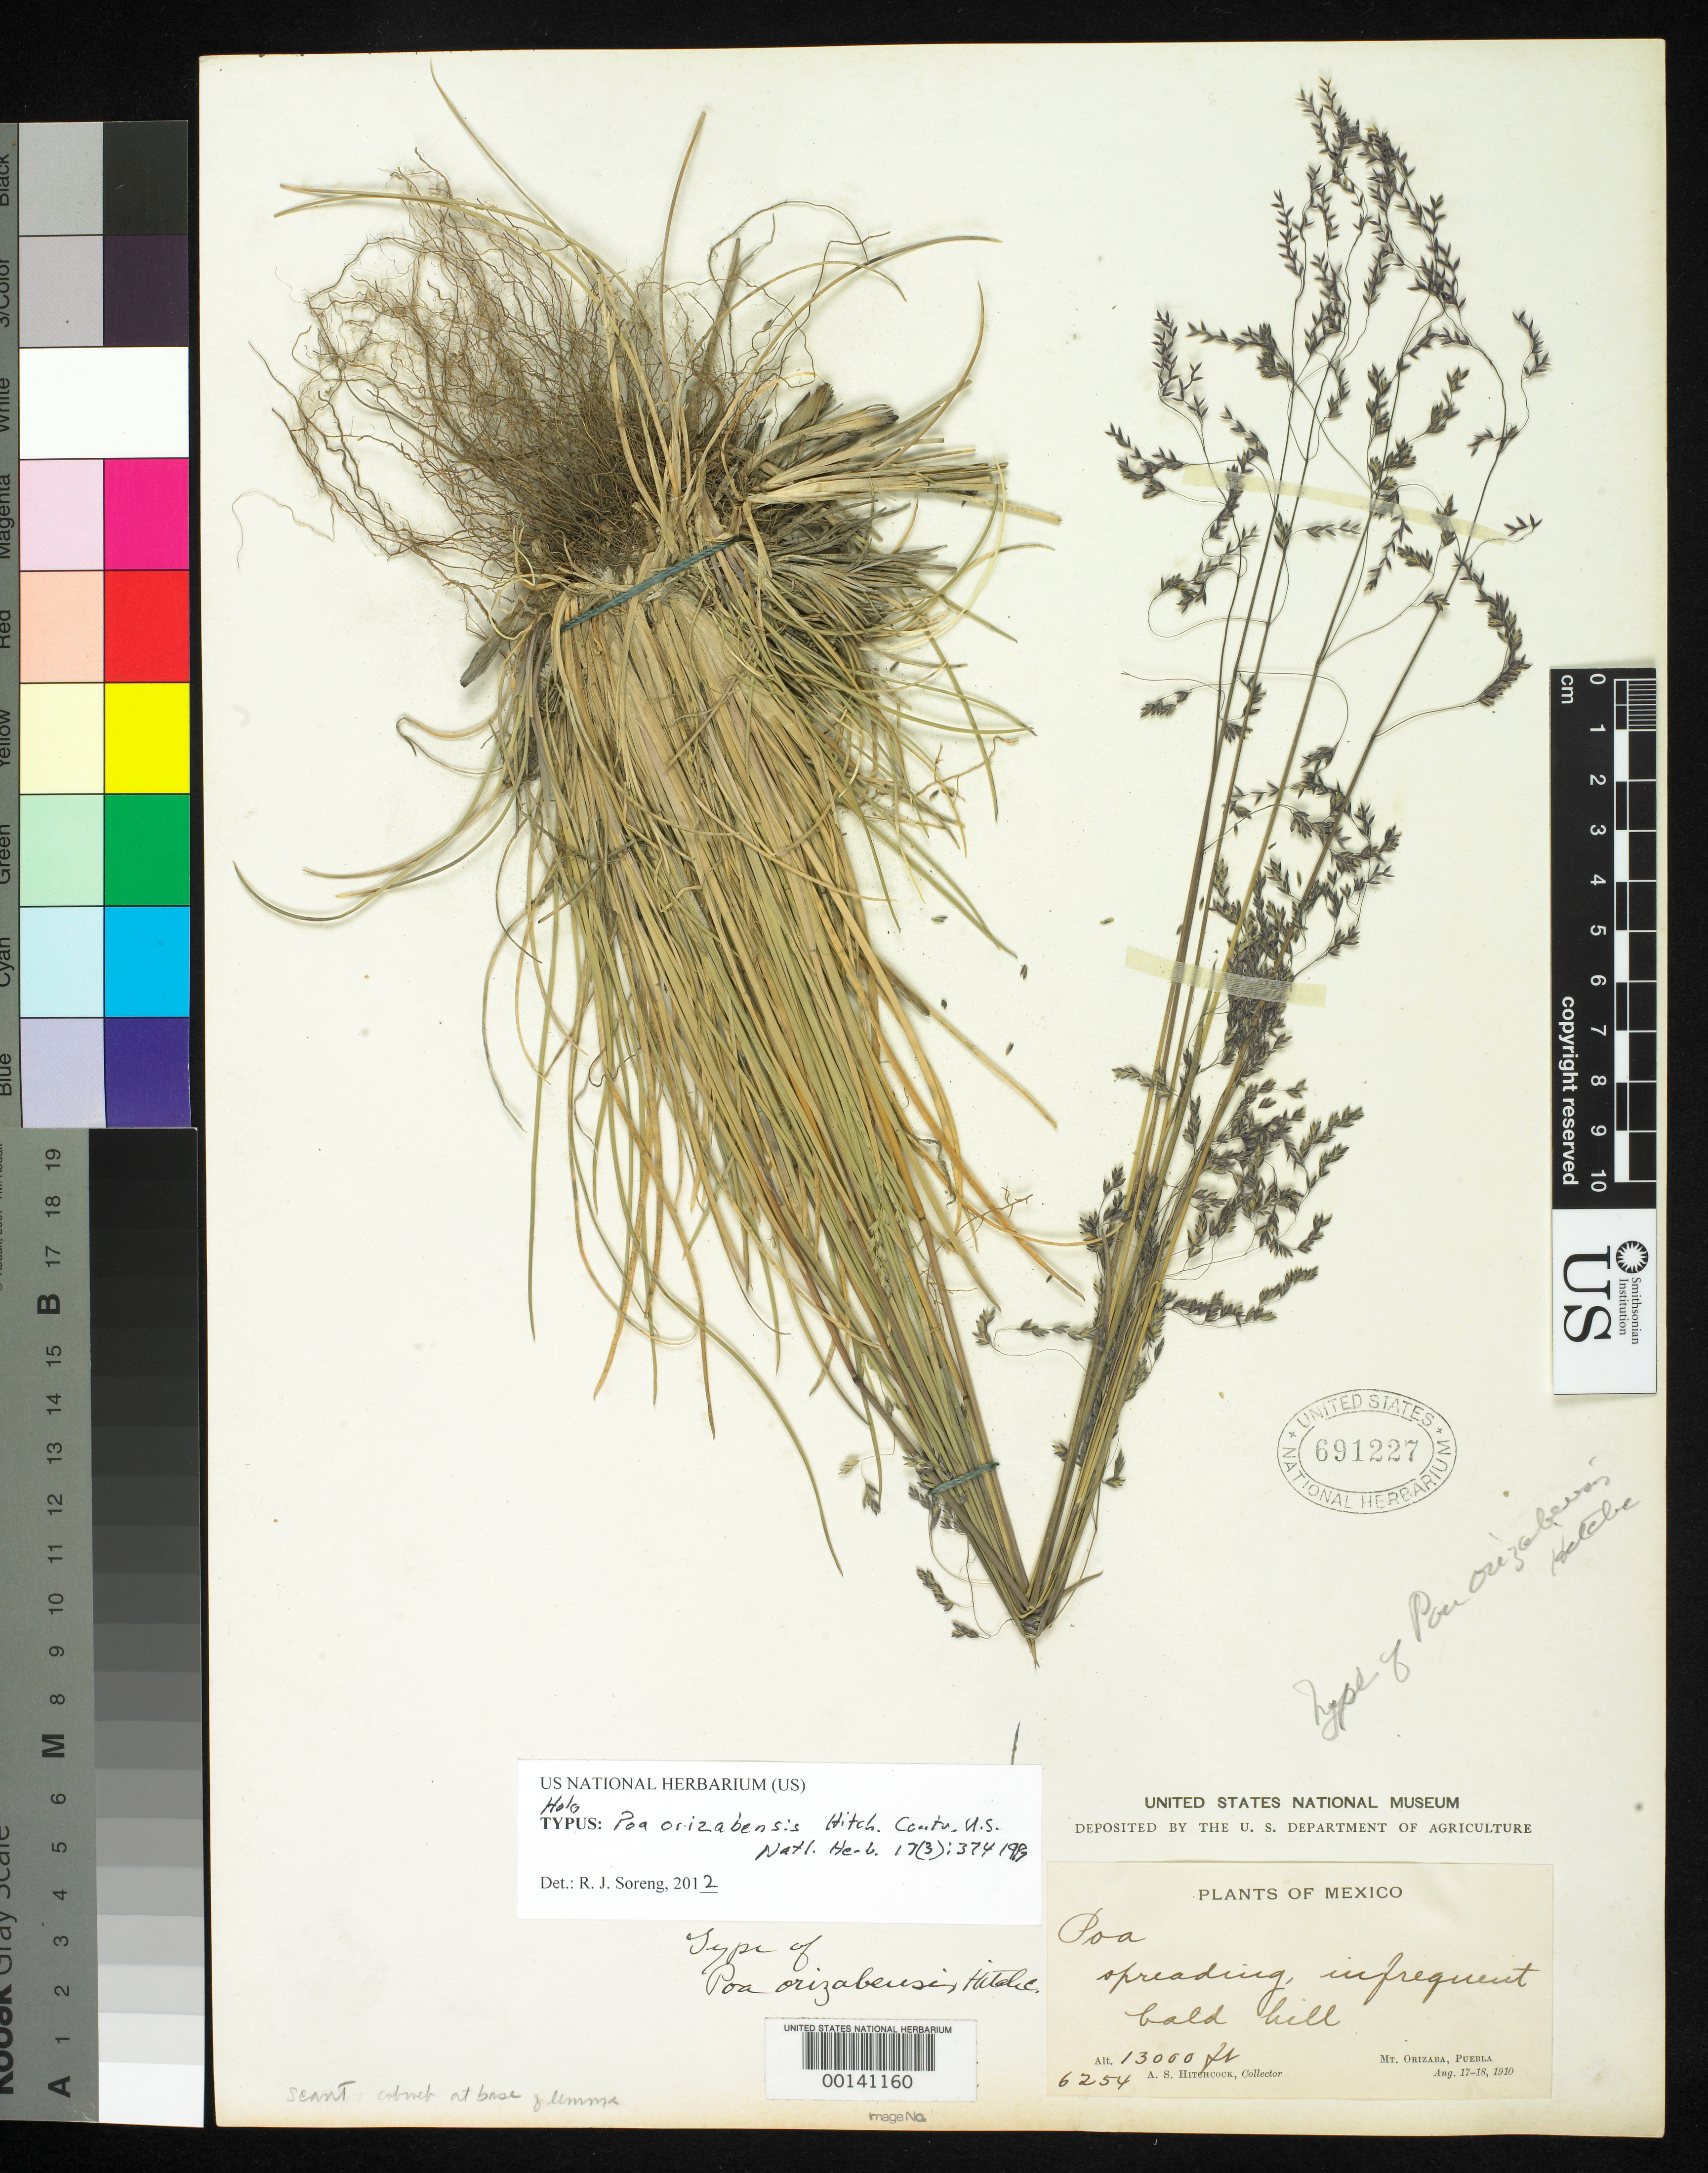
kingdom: Plantae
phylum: Tracheophyta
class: Liliopsida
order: Poales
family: Poaceae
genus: Poa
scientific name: Poa orizabensis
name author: Hitchc.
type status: Holotype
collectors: A. S. Hitchcock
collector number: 6254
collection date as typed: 17 Aug 1910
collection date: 1910-08-17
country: Mexico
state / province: Puebla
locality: Mt. Orizaba; alt. 13000 ft.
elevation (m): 3962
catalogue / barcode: US 691227